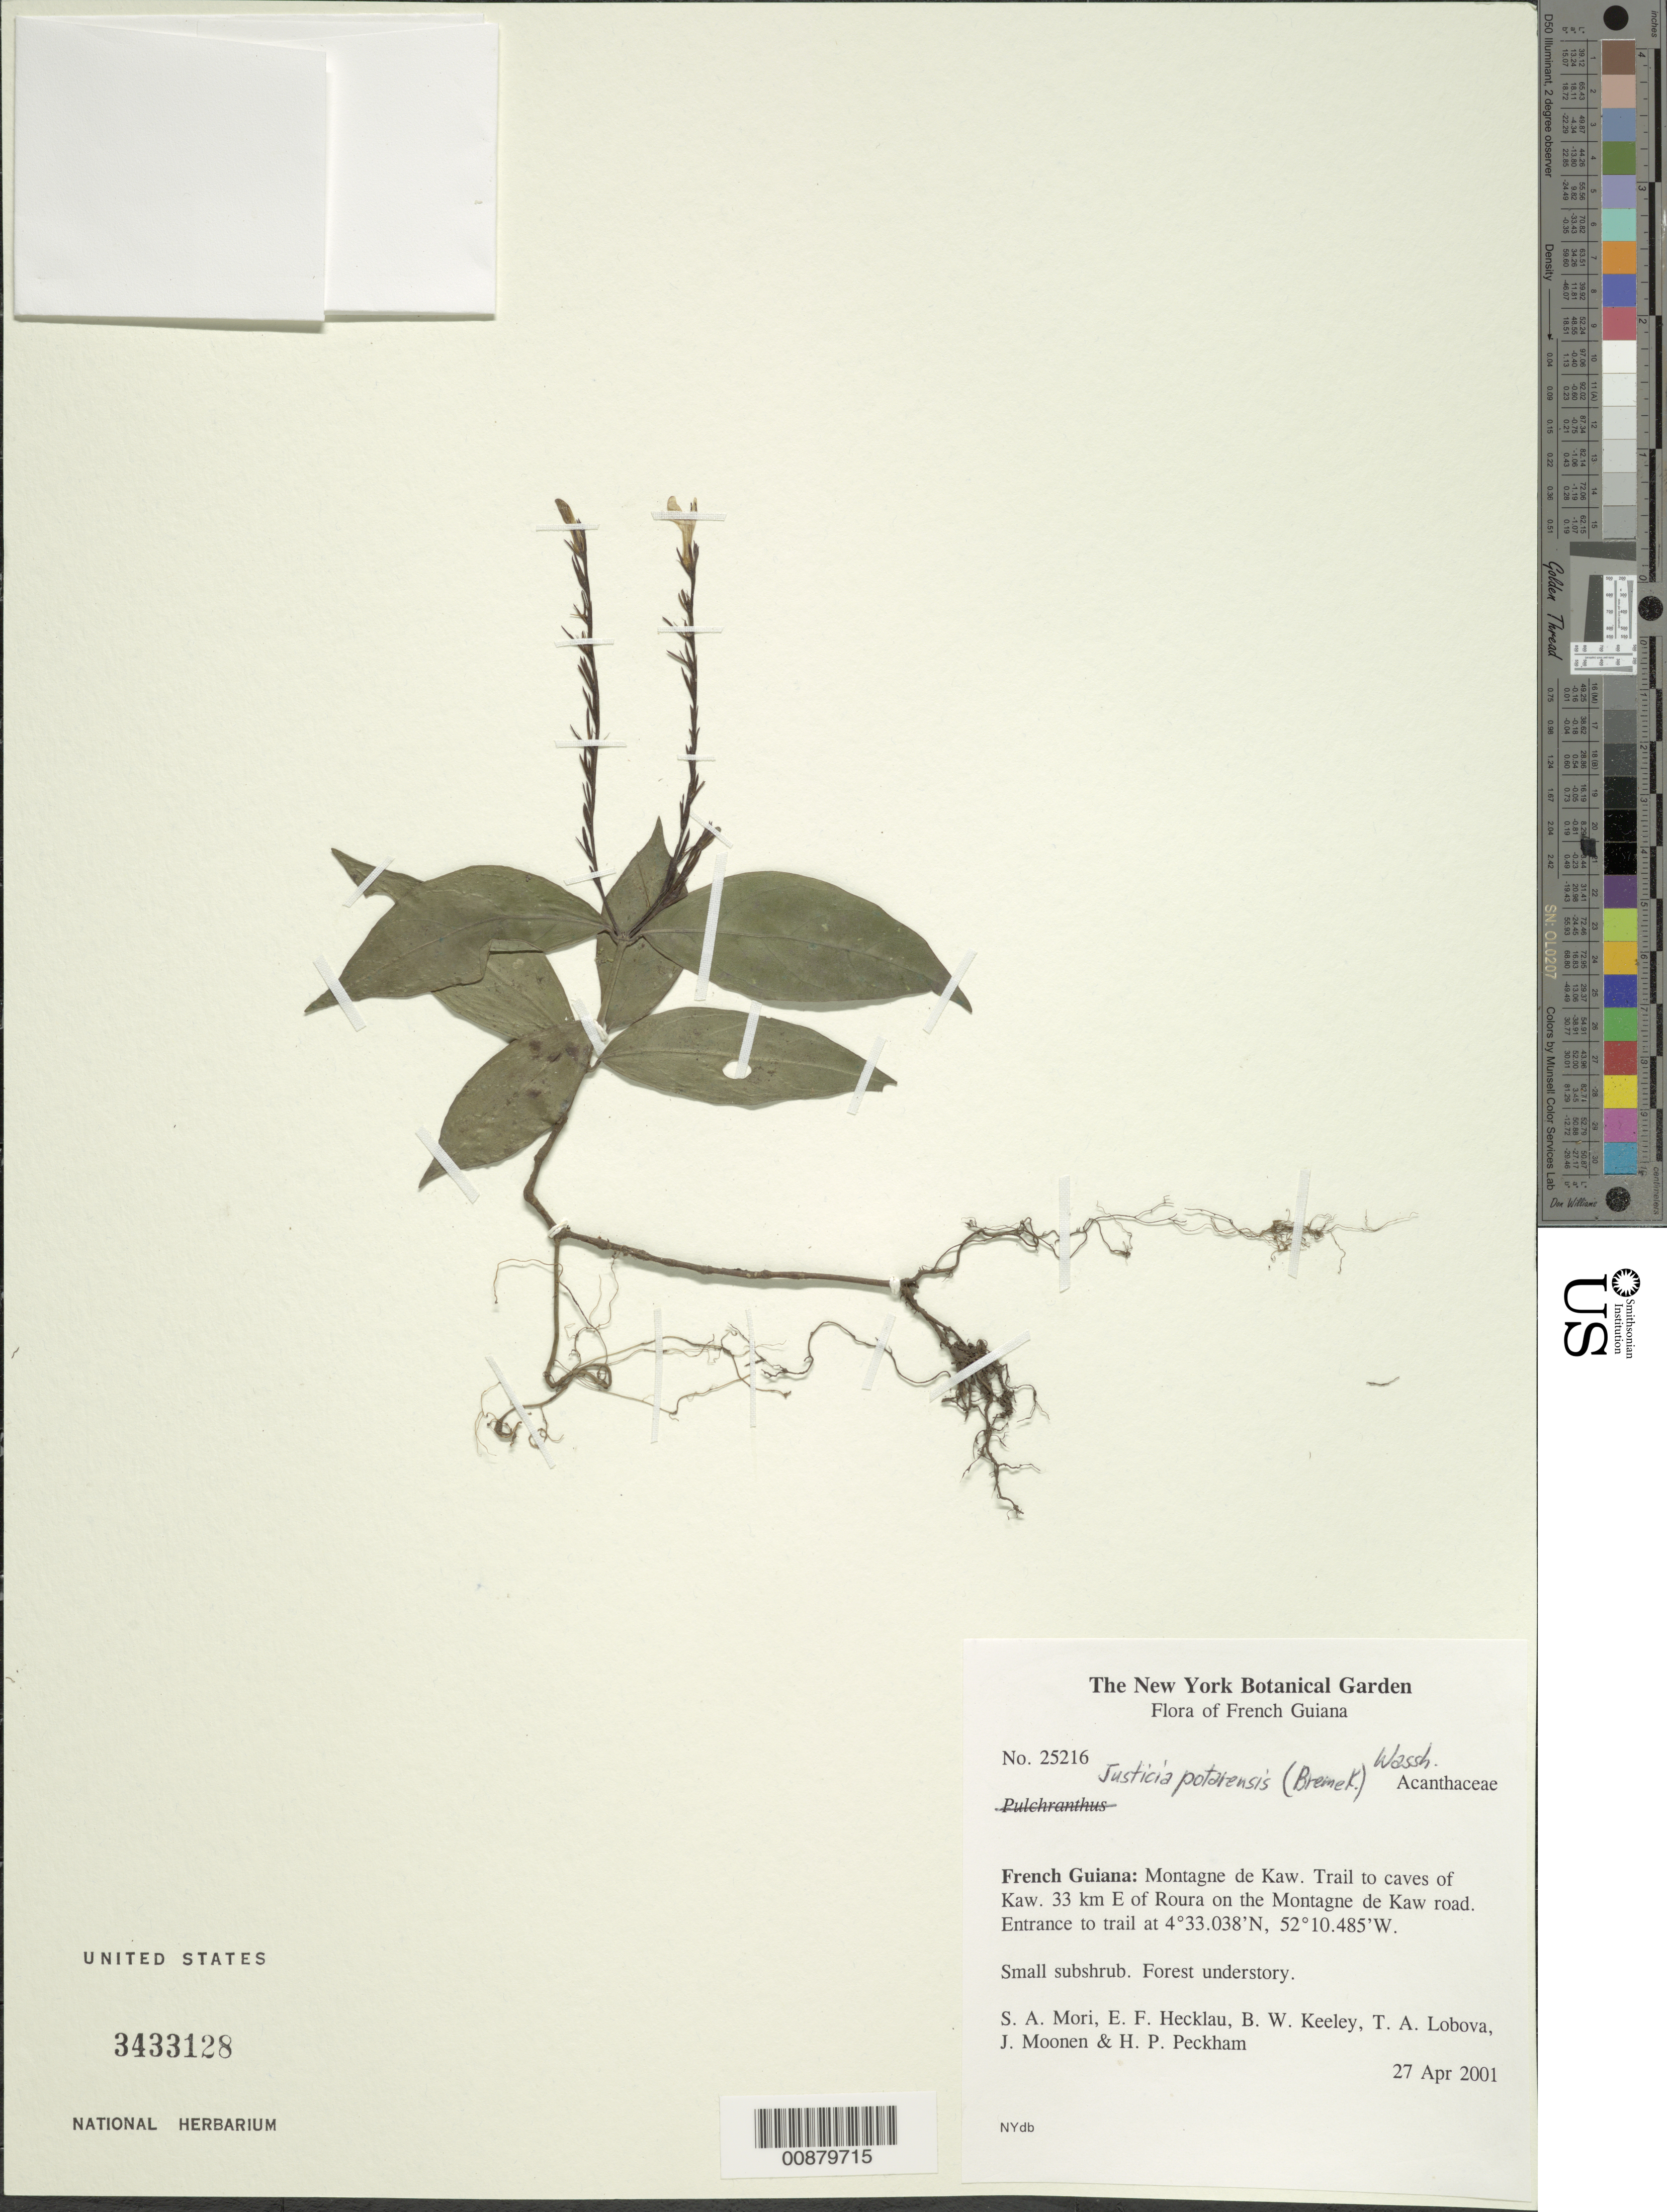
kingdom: Plantae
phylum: Tracheophyta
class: Magnoliopsida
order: Lamiales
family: Acanthaceae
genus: Justicia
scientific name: Justicia potarensis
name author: (Bremek.) Wassh.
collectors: S. Mori, E. Hecklau, B. W. Keeley, T. Lobova, J. Moonen & H. Peckham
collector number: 25216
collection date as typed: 27-Apr-01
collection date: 2001-04-27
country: French Guiana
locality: Montagne de Kaw, trail to caves of Kaw, 33 km E of Roura on the Montagne de Kaw road, entrance to trail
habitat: Forest understory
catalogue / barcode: US 3433128